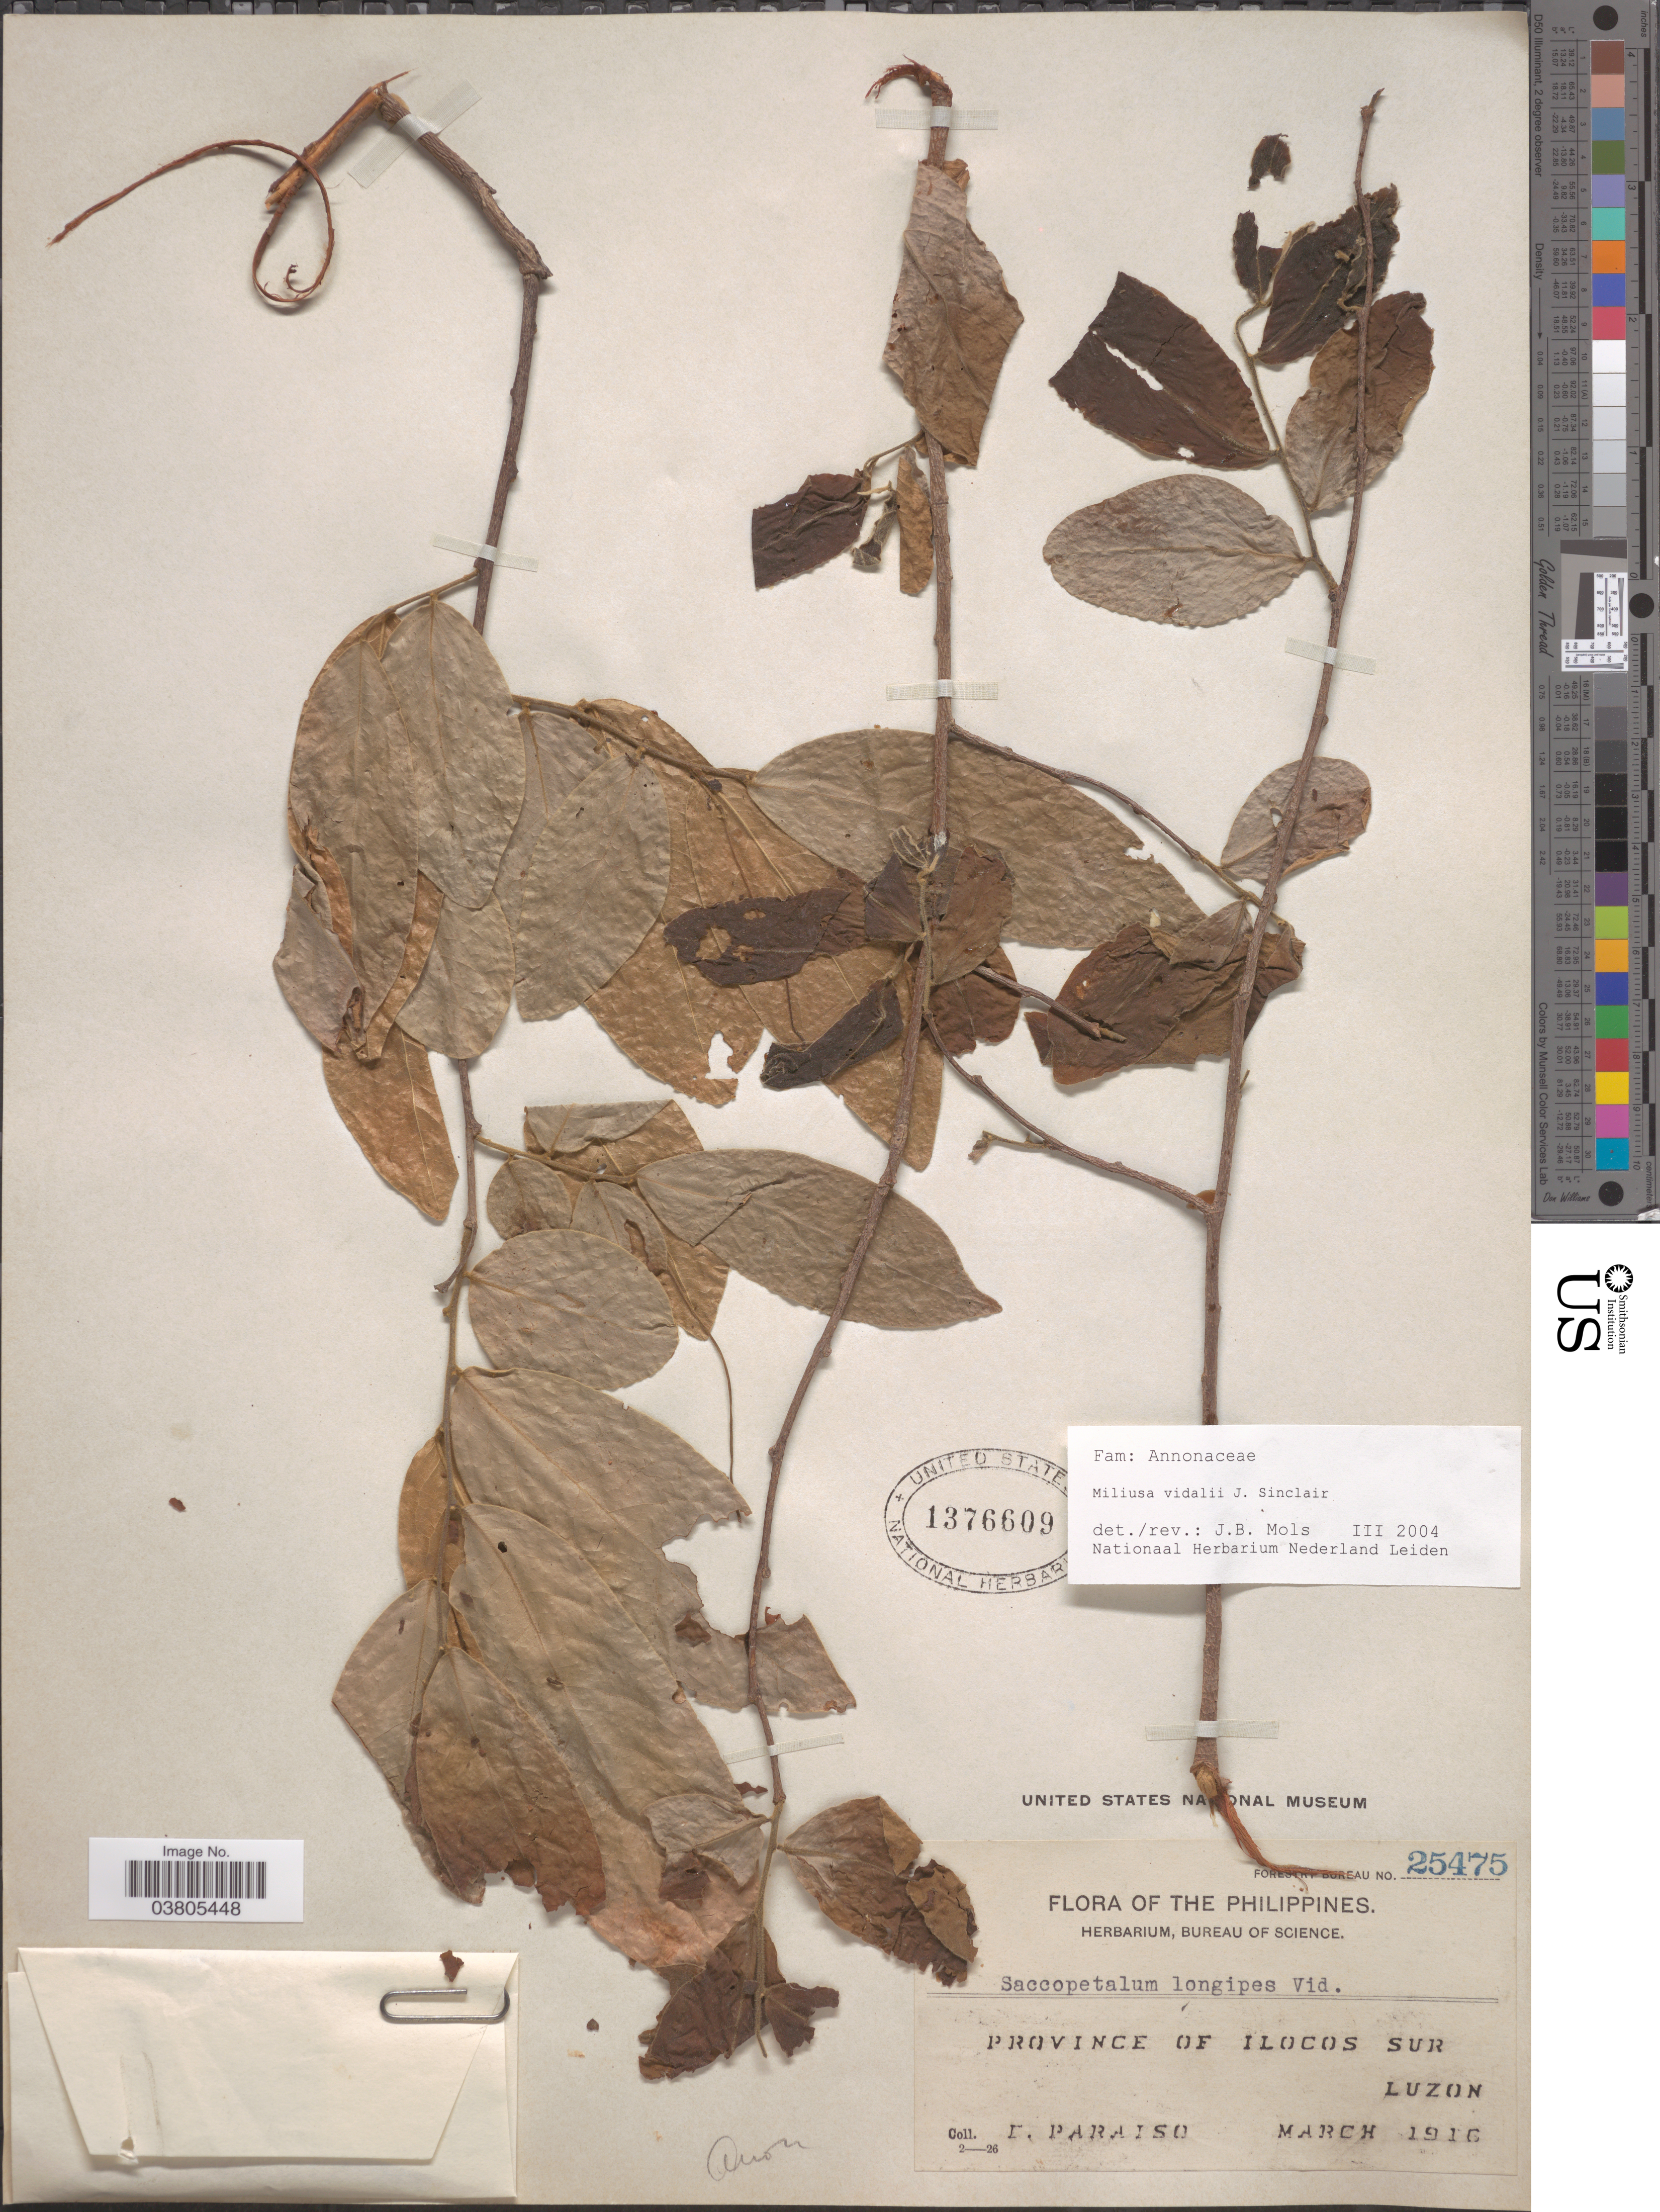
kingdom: Plantae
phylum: Tracheophyta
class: Magnoliopsida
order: Magnoliales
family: Annonaceae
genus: Miliusa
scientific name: Miliusa vidalii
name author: J. Sincl.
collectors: T. Paraiso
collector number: Forestry Bureau 25475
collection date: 1916-03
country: Philippines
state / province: Ilocos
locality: Province of Ilocos Sur, Luzon.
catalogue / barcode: US 1376609